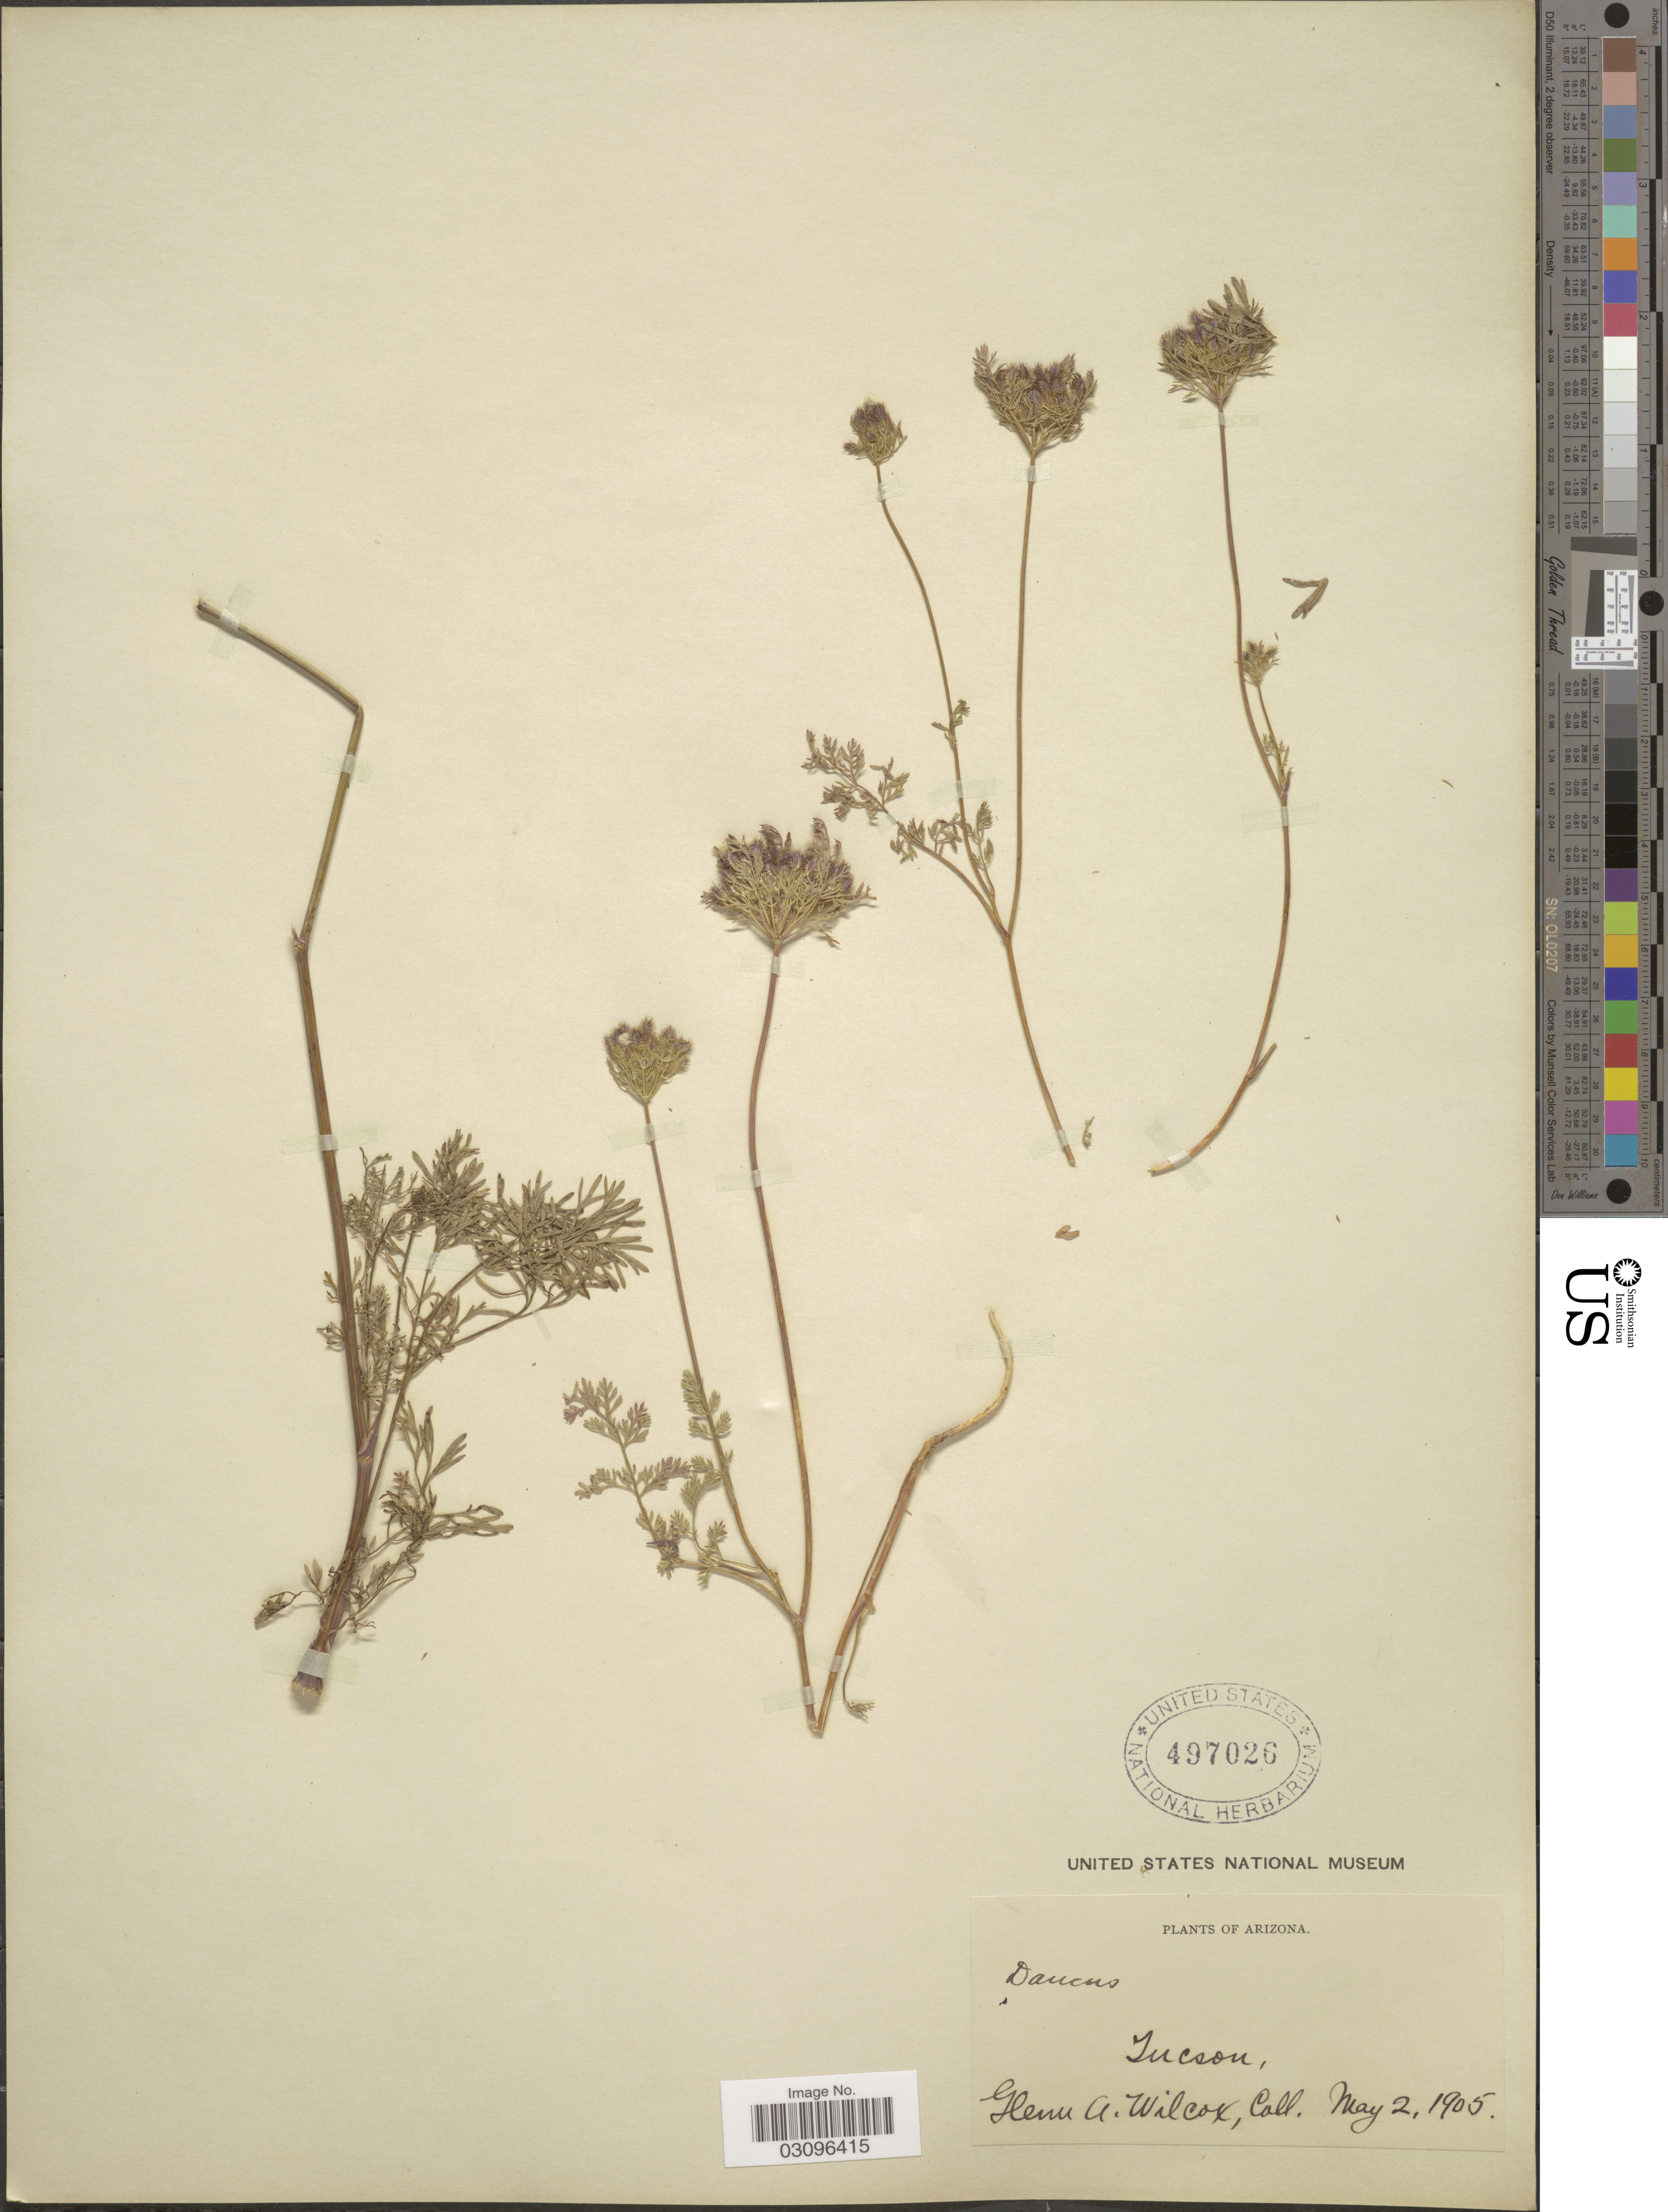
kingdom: Plantae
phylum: Tracheophyta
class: Magnoliopsida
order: Apiales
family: Apiaceae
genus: Daucus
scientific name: Daucus pusillus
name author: Michx.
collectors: Mrs. G. Wilcox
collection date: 1905-05-02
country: United States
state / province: Arizona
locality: Tucson.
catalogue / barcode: US 497026